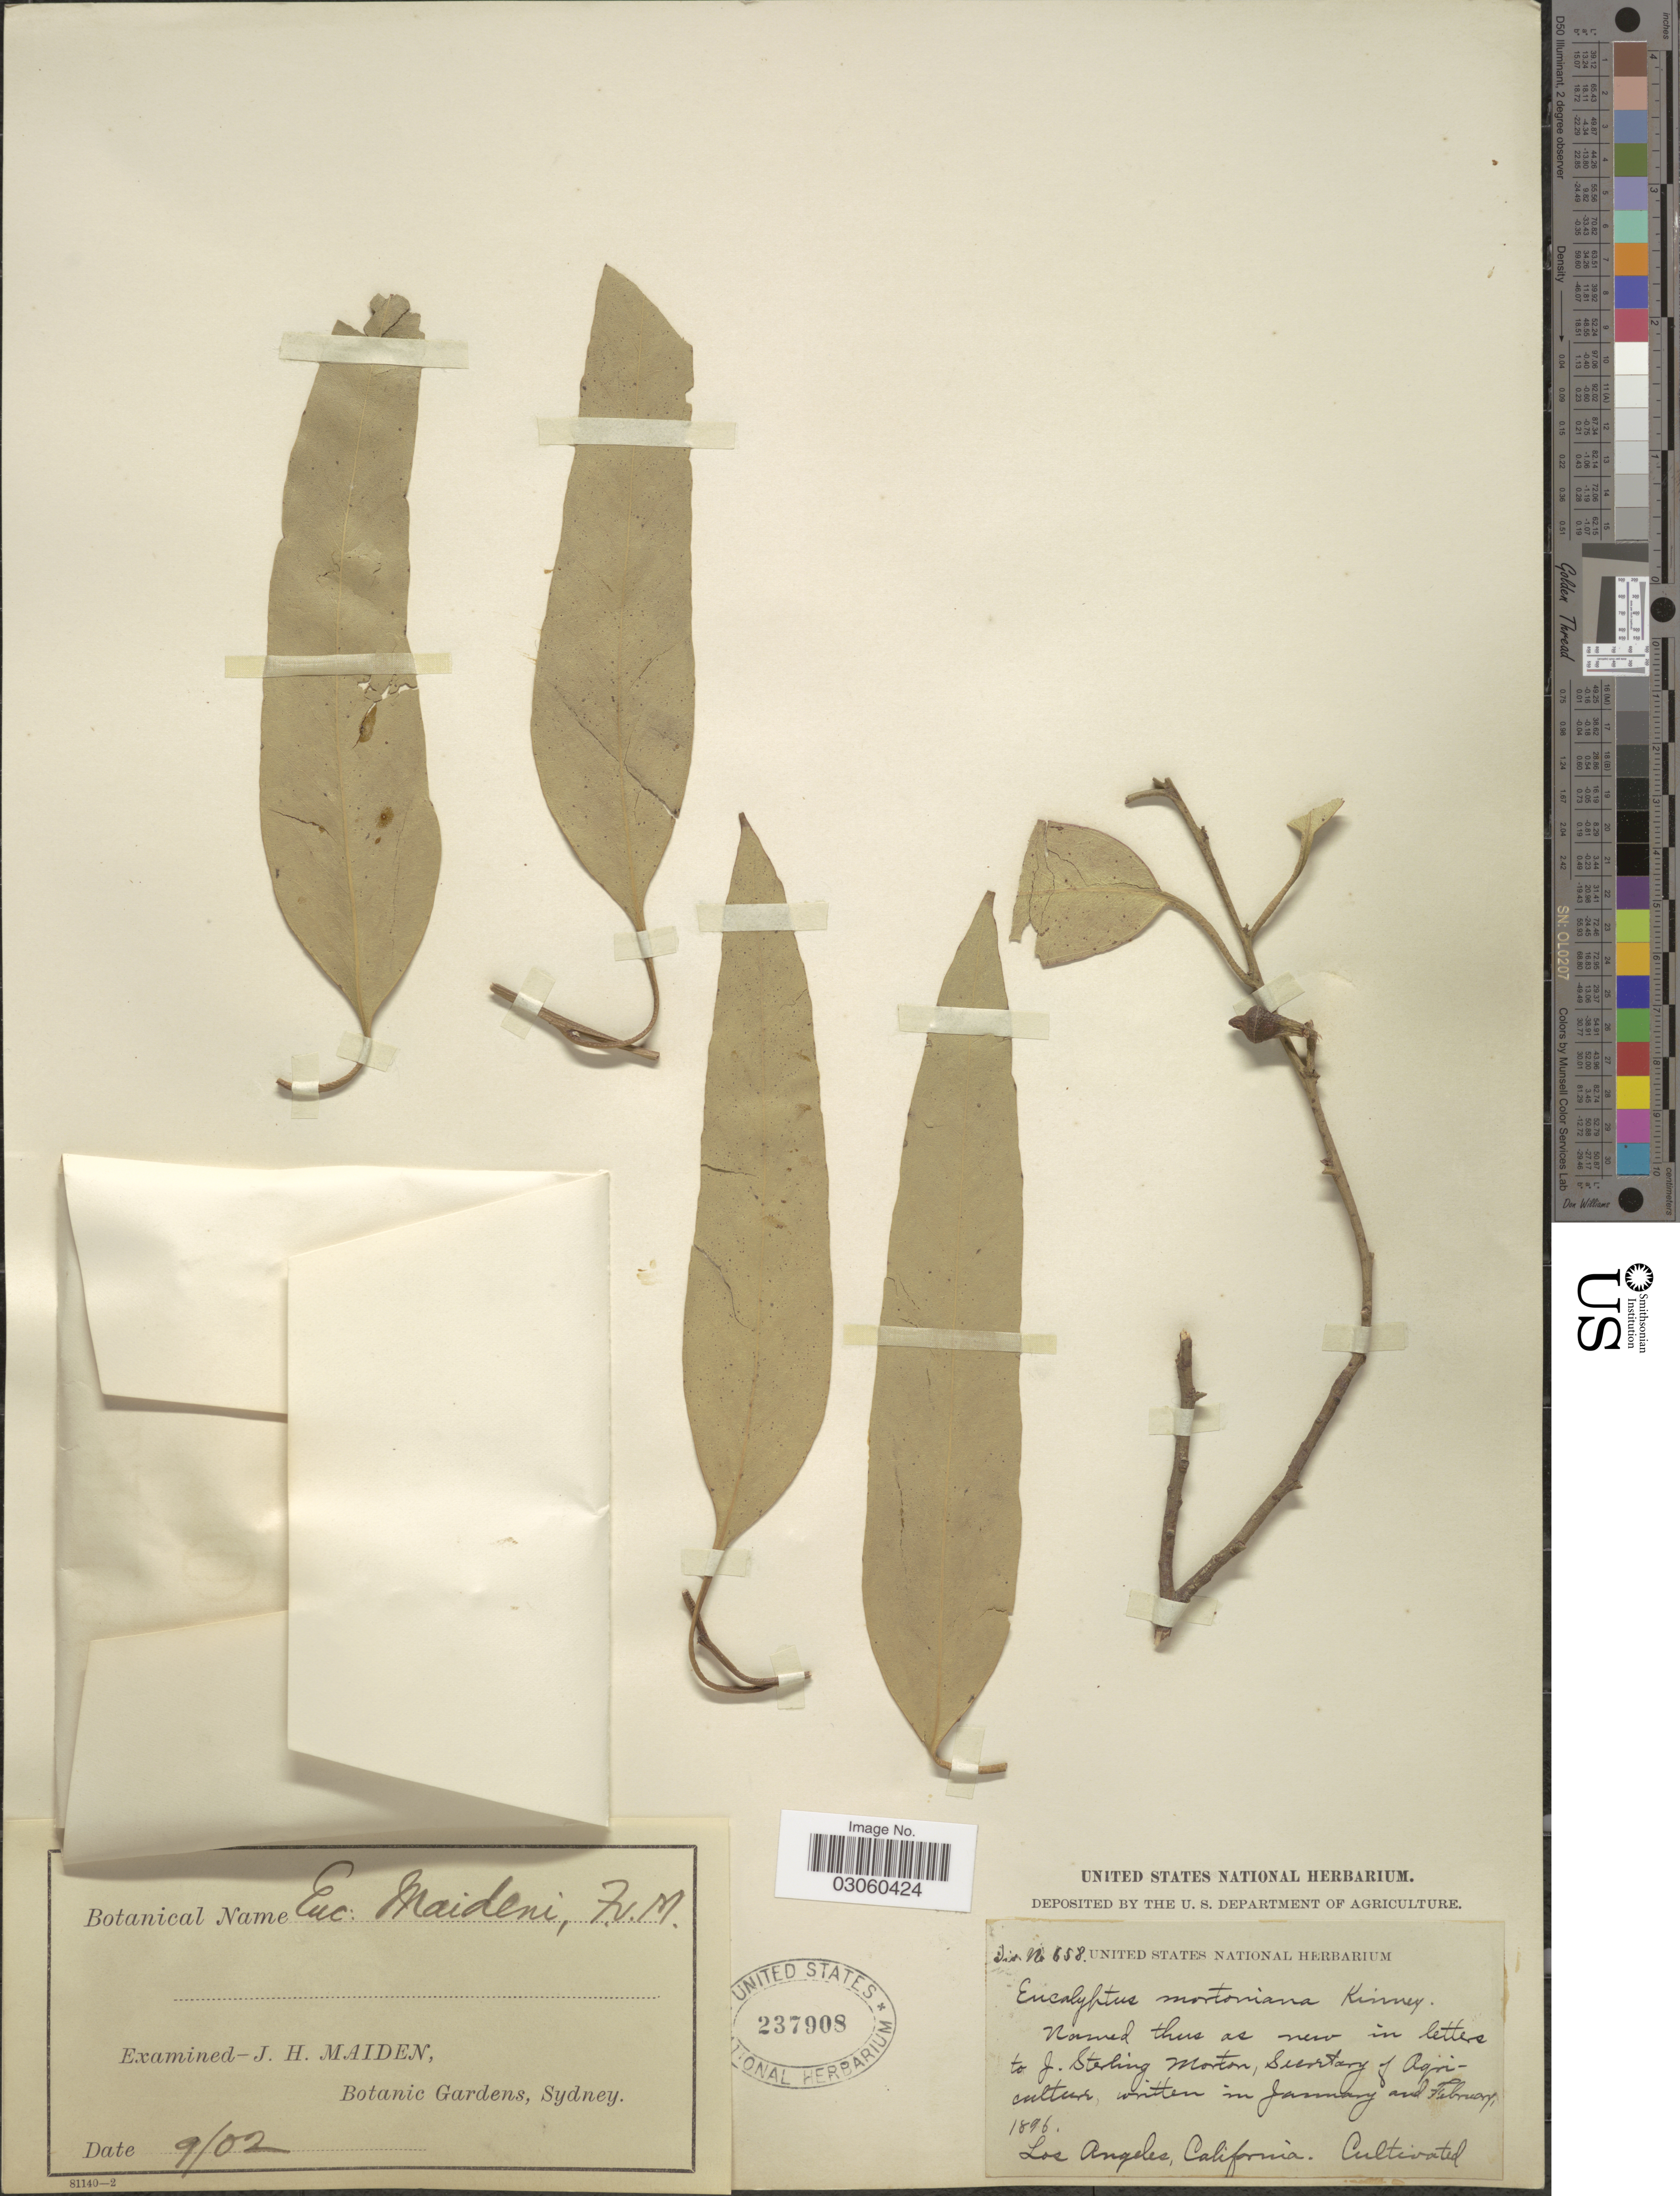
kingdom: Plantae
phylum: Tracheophyta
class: Magnoliopsida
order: Myrtales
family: Myrtaceae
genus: Eucalyptus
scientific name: Eucalyptus x mortoniana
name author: Kinney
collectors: U.S. National Herbarium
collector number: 658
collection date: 1896-01/1896-02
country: United States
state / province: California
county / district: Los Angeles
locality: Los Angeles.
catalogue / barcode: US 237908